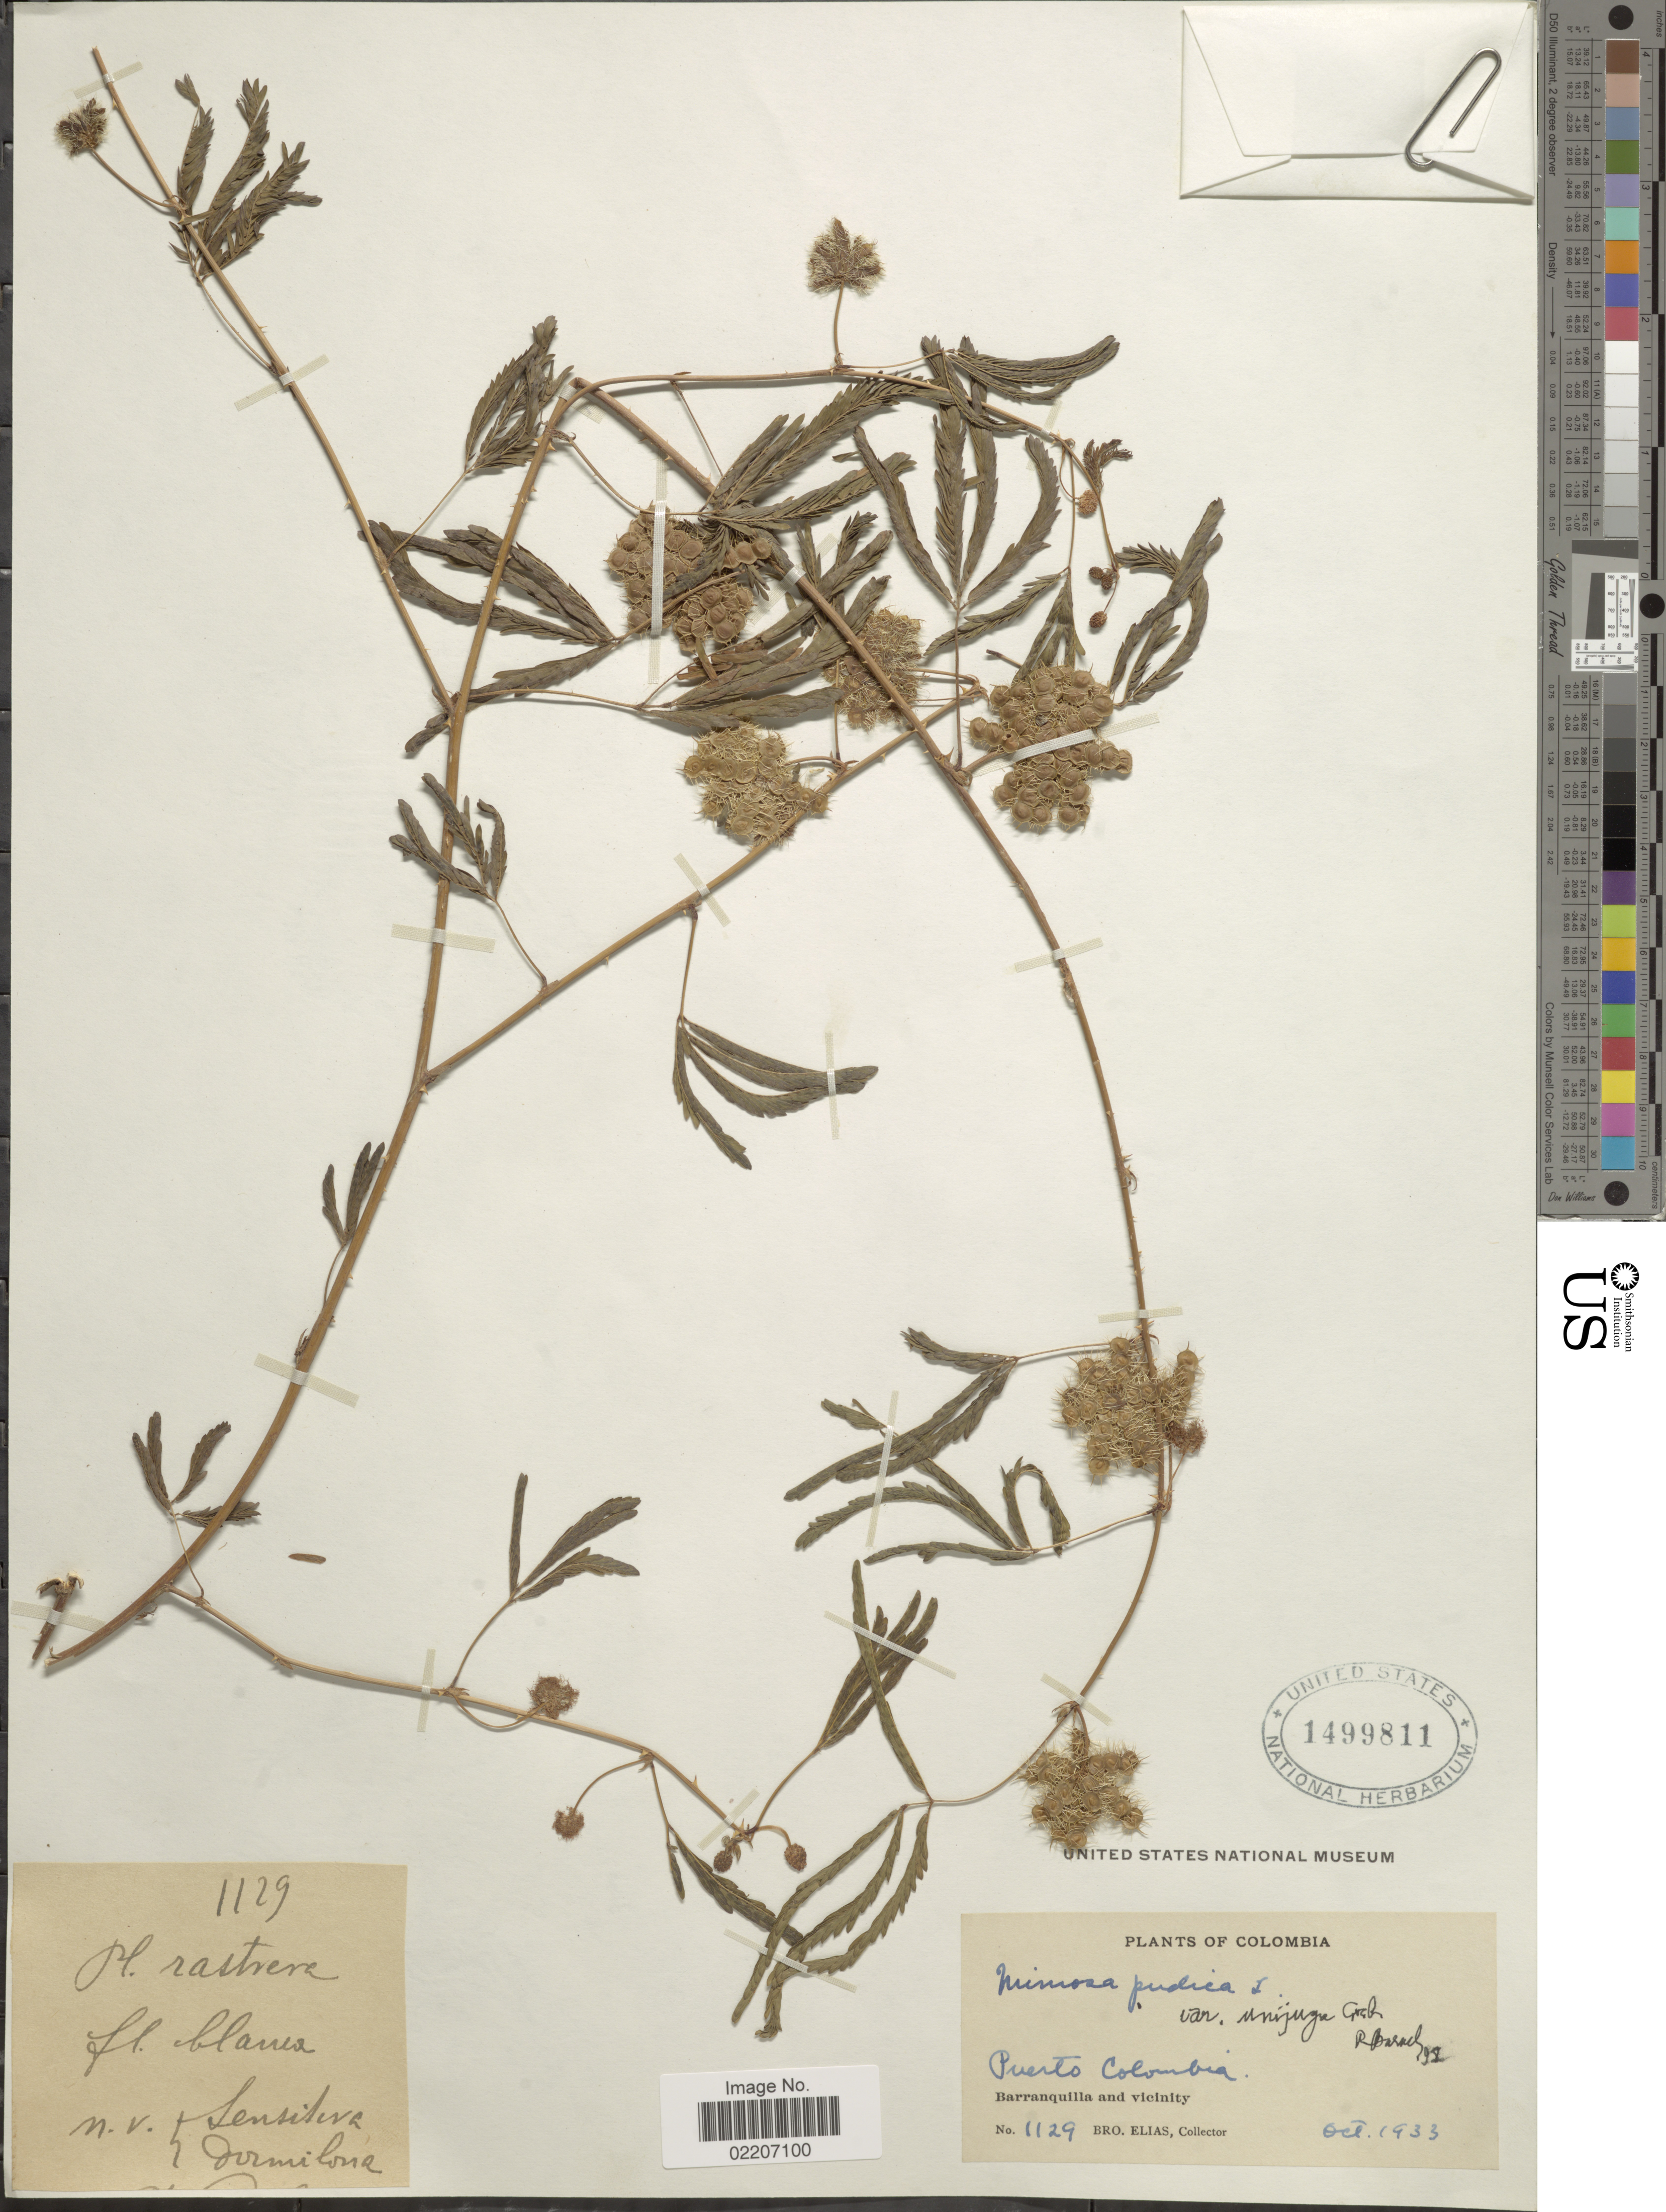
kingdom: Plantae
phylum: Tracheophyta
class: Magnoliopsida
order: Fabales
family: Fabaceae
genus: Mimosa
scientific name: Mimosa pudica var. unijuga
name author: (Walp. & Duchass.) Griseb.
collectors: Bro. Elias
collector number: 1129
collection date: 1933-10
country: Colombia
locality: Puerto Colombia, Barranquilla and vicinity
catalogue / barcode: US 1499811